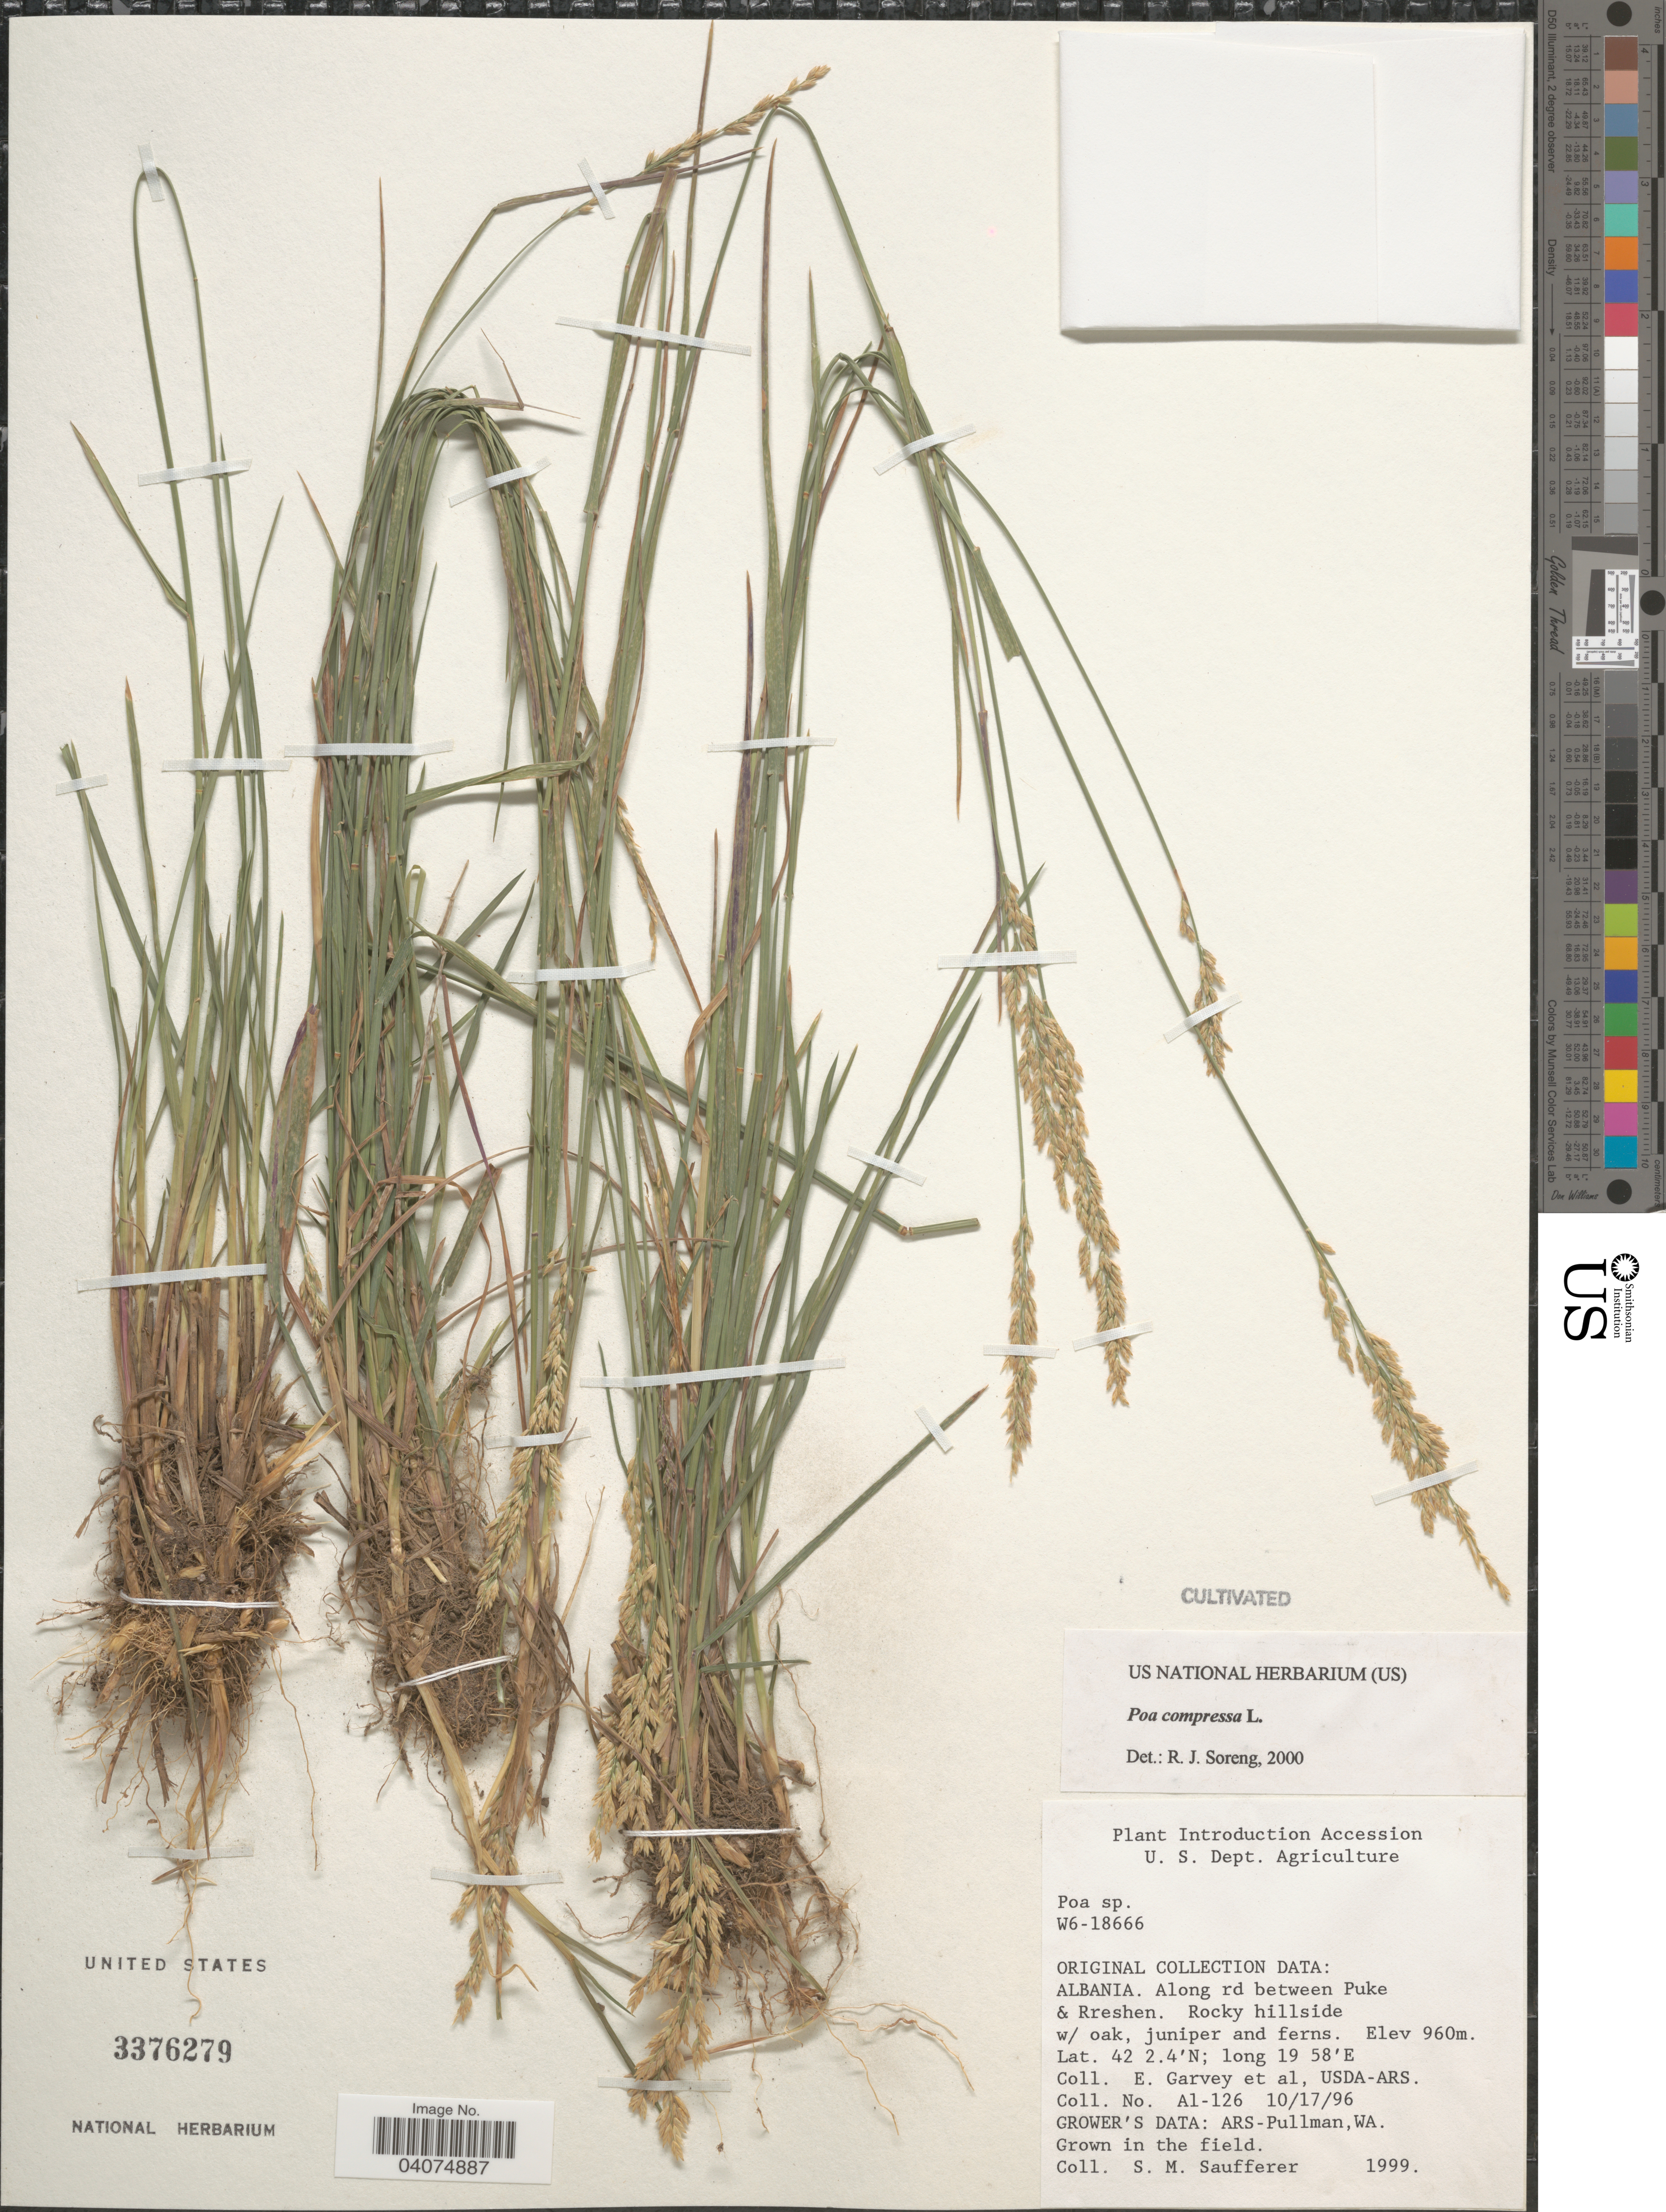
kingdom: Plantae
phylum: Tracheophyta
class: Liliopsida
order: Poales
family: Poaceae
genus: Poa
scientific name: Poa compressa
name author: L.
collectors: S. Saufferer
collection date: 1999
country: United States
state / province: Washington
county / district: Whitman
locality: ARS-Pullman.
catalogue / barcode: US 3376279